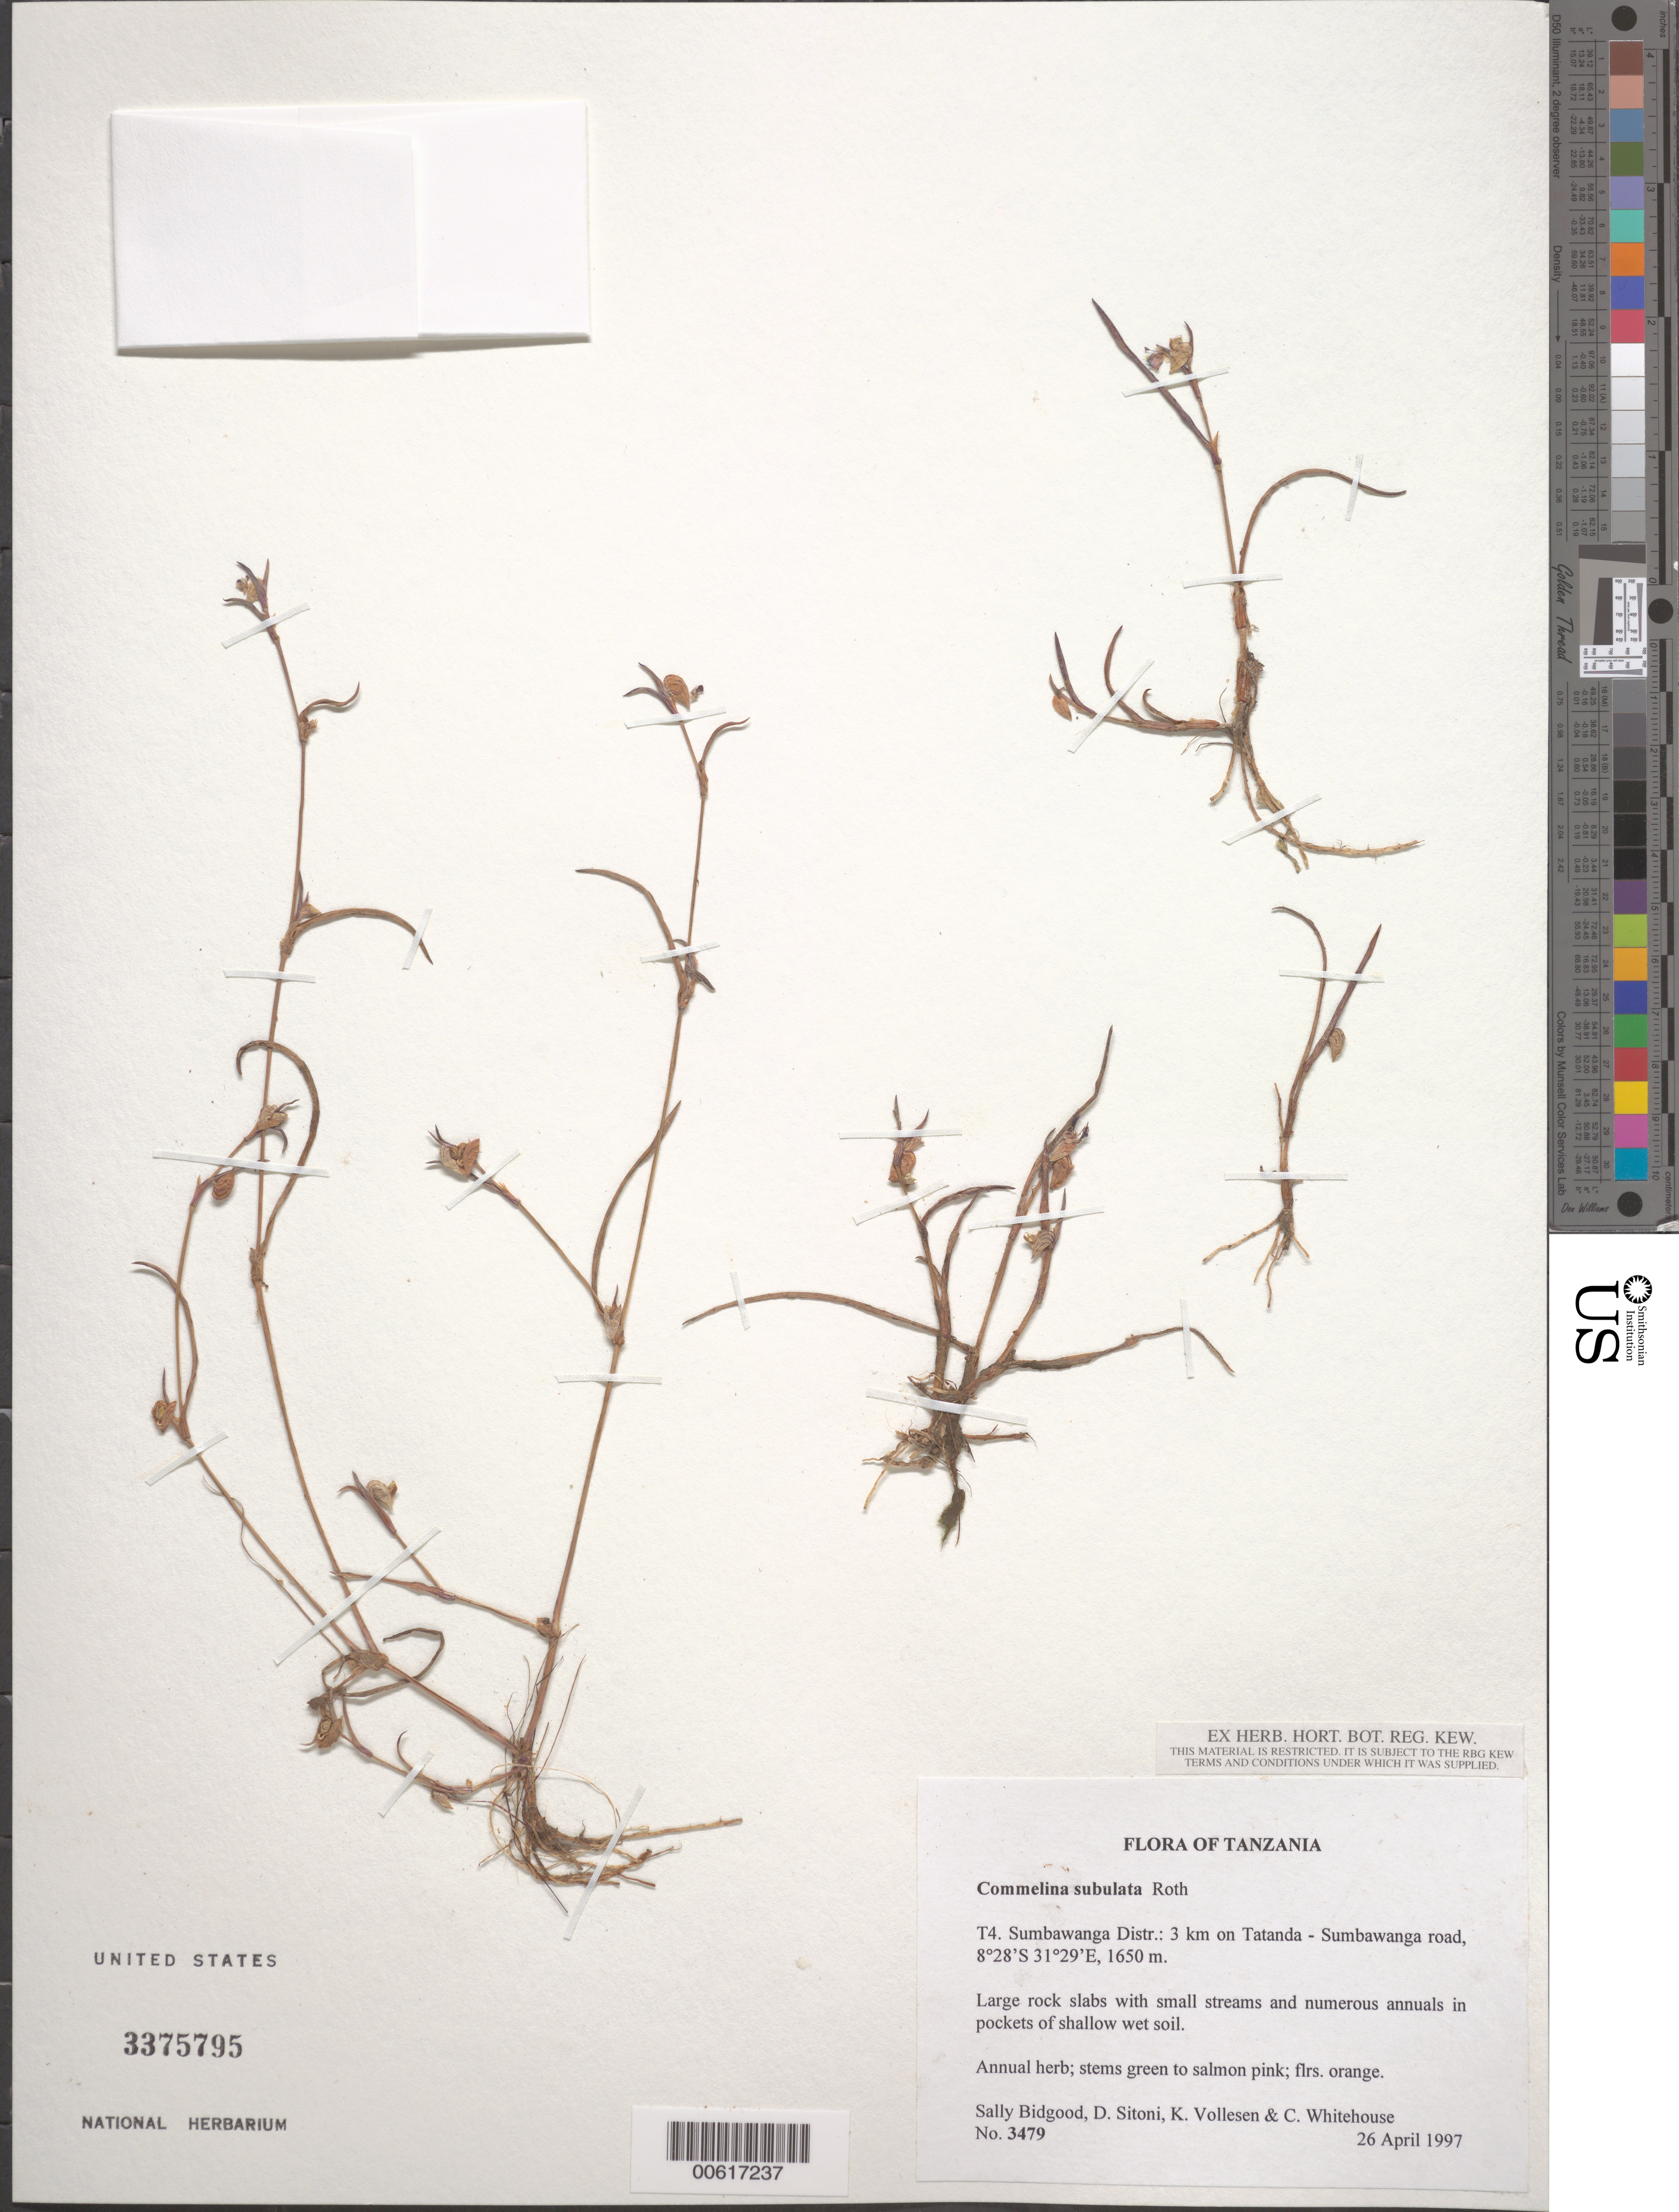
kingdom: Plantae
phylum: Tracheophyta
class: Liliopsida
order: Commelinales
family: Commelinaceae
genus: Commelina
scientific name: Commelina subulata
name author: Roth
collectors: G. Bidgood, D. Sitoni, K. Vollesen & C. Whitehouse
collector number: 3479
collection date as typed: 26 Apr 1997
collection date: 1997-04-26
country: Tanzania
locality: T4 sumbawanga dist., tatanda - mbala road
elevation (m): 1650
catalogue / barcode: US 3375795